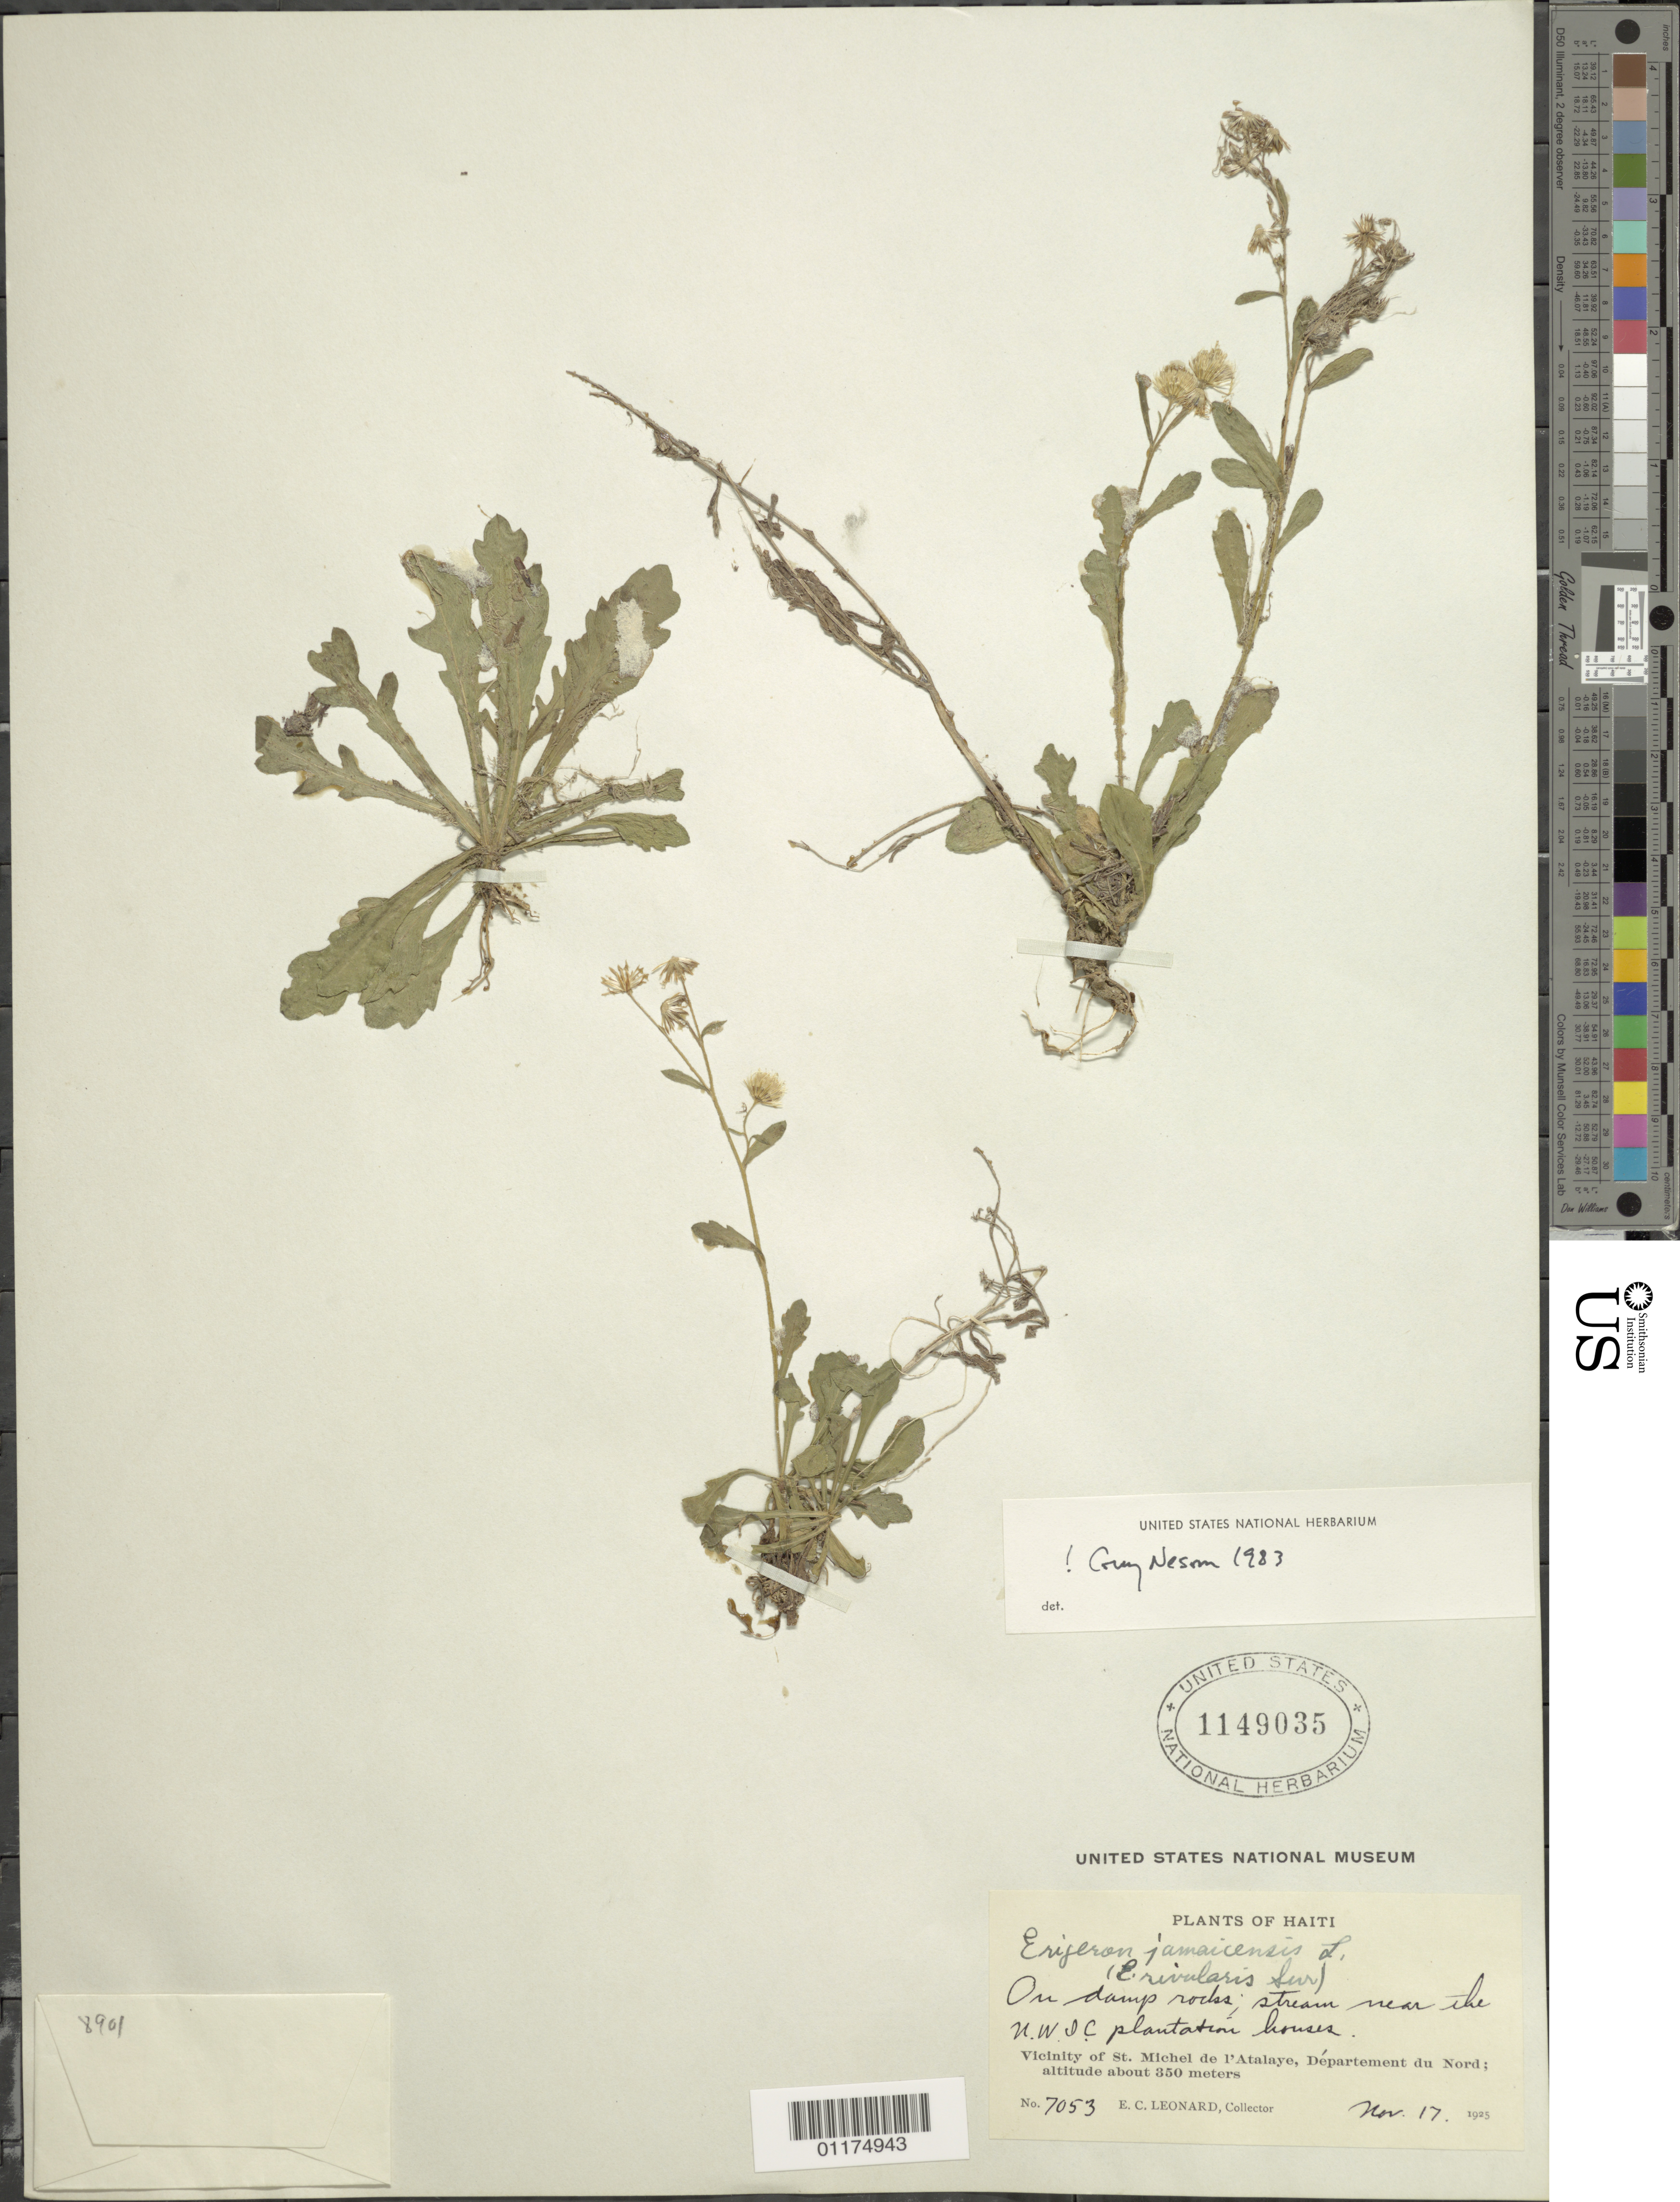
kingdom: Plantae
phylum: Tracheophyta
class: Magnoliopsida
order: Asterales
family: Asteraceae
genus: Erigeron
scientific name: Erigeron jamaicensis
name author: L.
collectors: E. C. Leonard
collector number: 7053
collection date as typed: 17 Nov 1925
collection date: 1925-11-17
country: Haiti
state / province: Nord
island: Hispaniola I.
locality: Vicinity of St. Michel de l'Atalaye,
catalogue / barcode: US 1149035